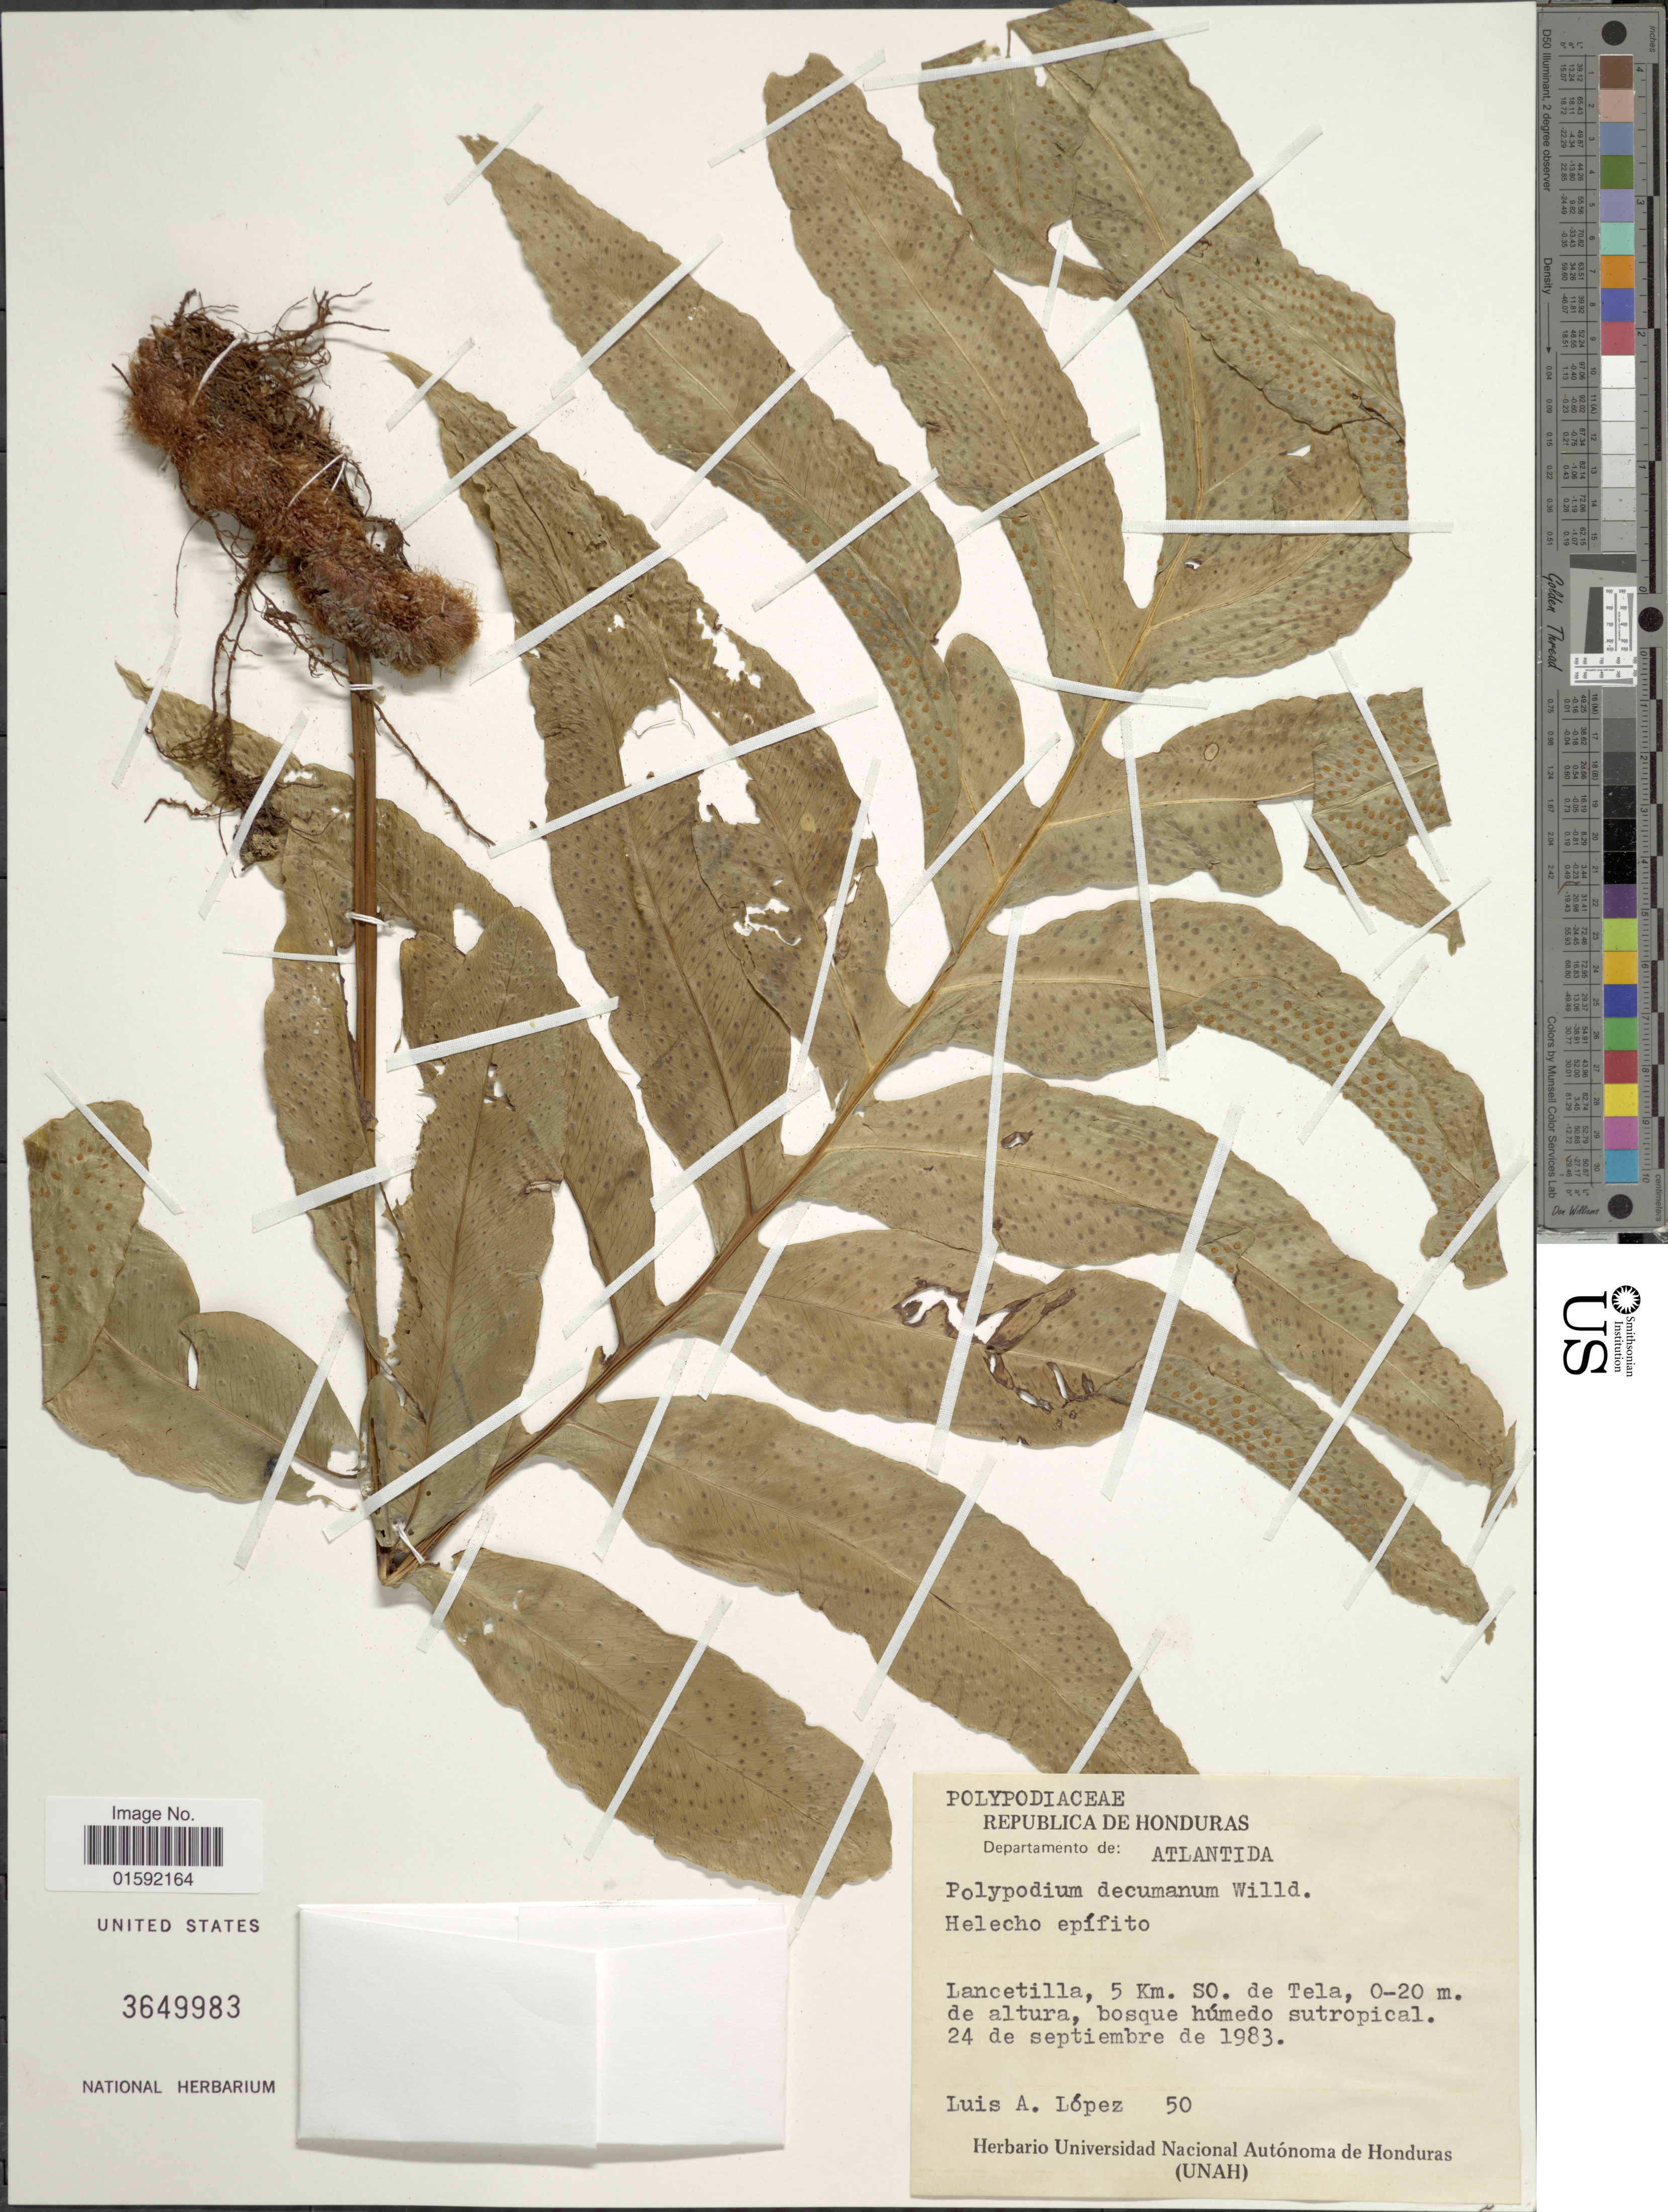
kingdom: Plantae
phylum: Tracheophyta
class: Polypodiopsida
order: Polypodiales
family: Polypodiaceae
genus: Phlebodium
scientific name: Phlebodium decumanum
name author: (Willd.) J. Sm.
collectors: L. Lopez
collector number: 50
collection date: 1983-09-24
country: Honduras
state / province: Atlántida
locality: Lancetilla, 5 km. SO. de Tela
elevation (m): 0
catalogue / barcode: US 3649983